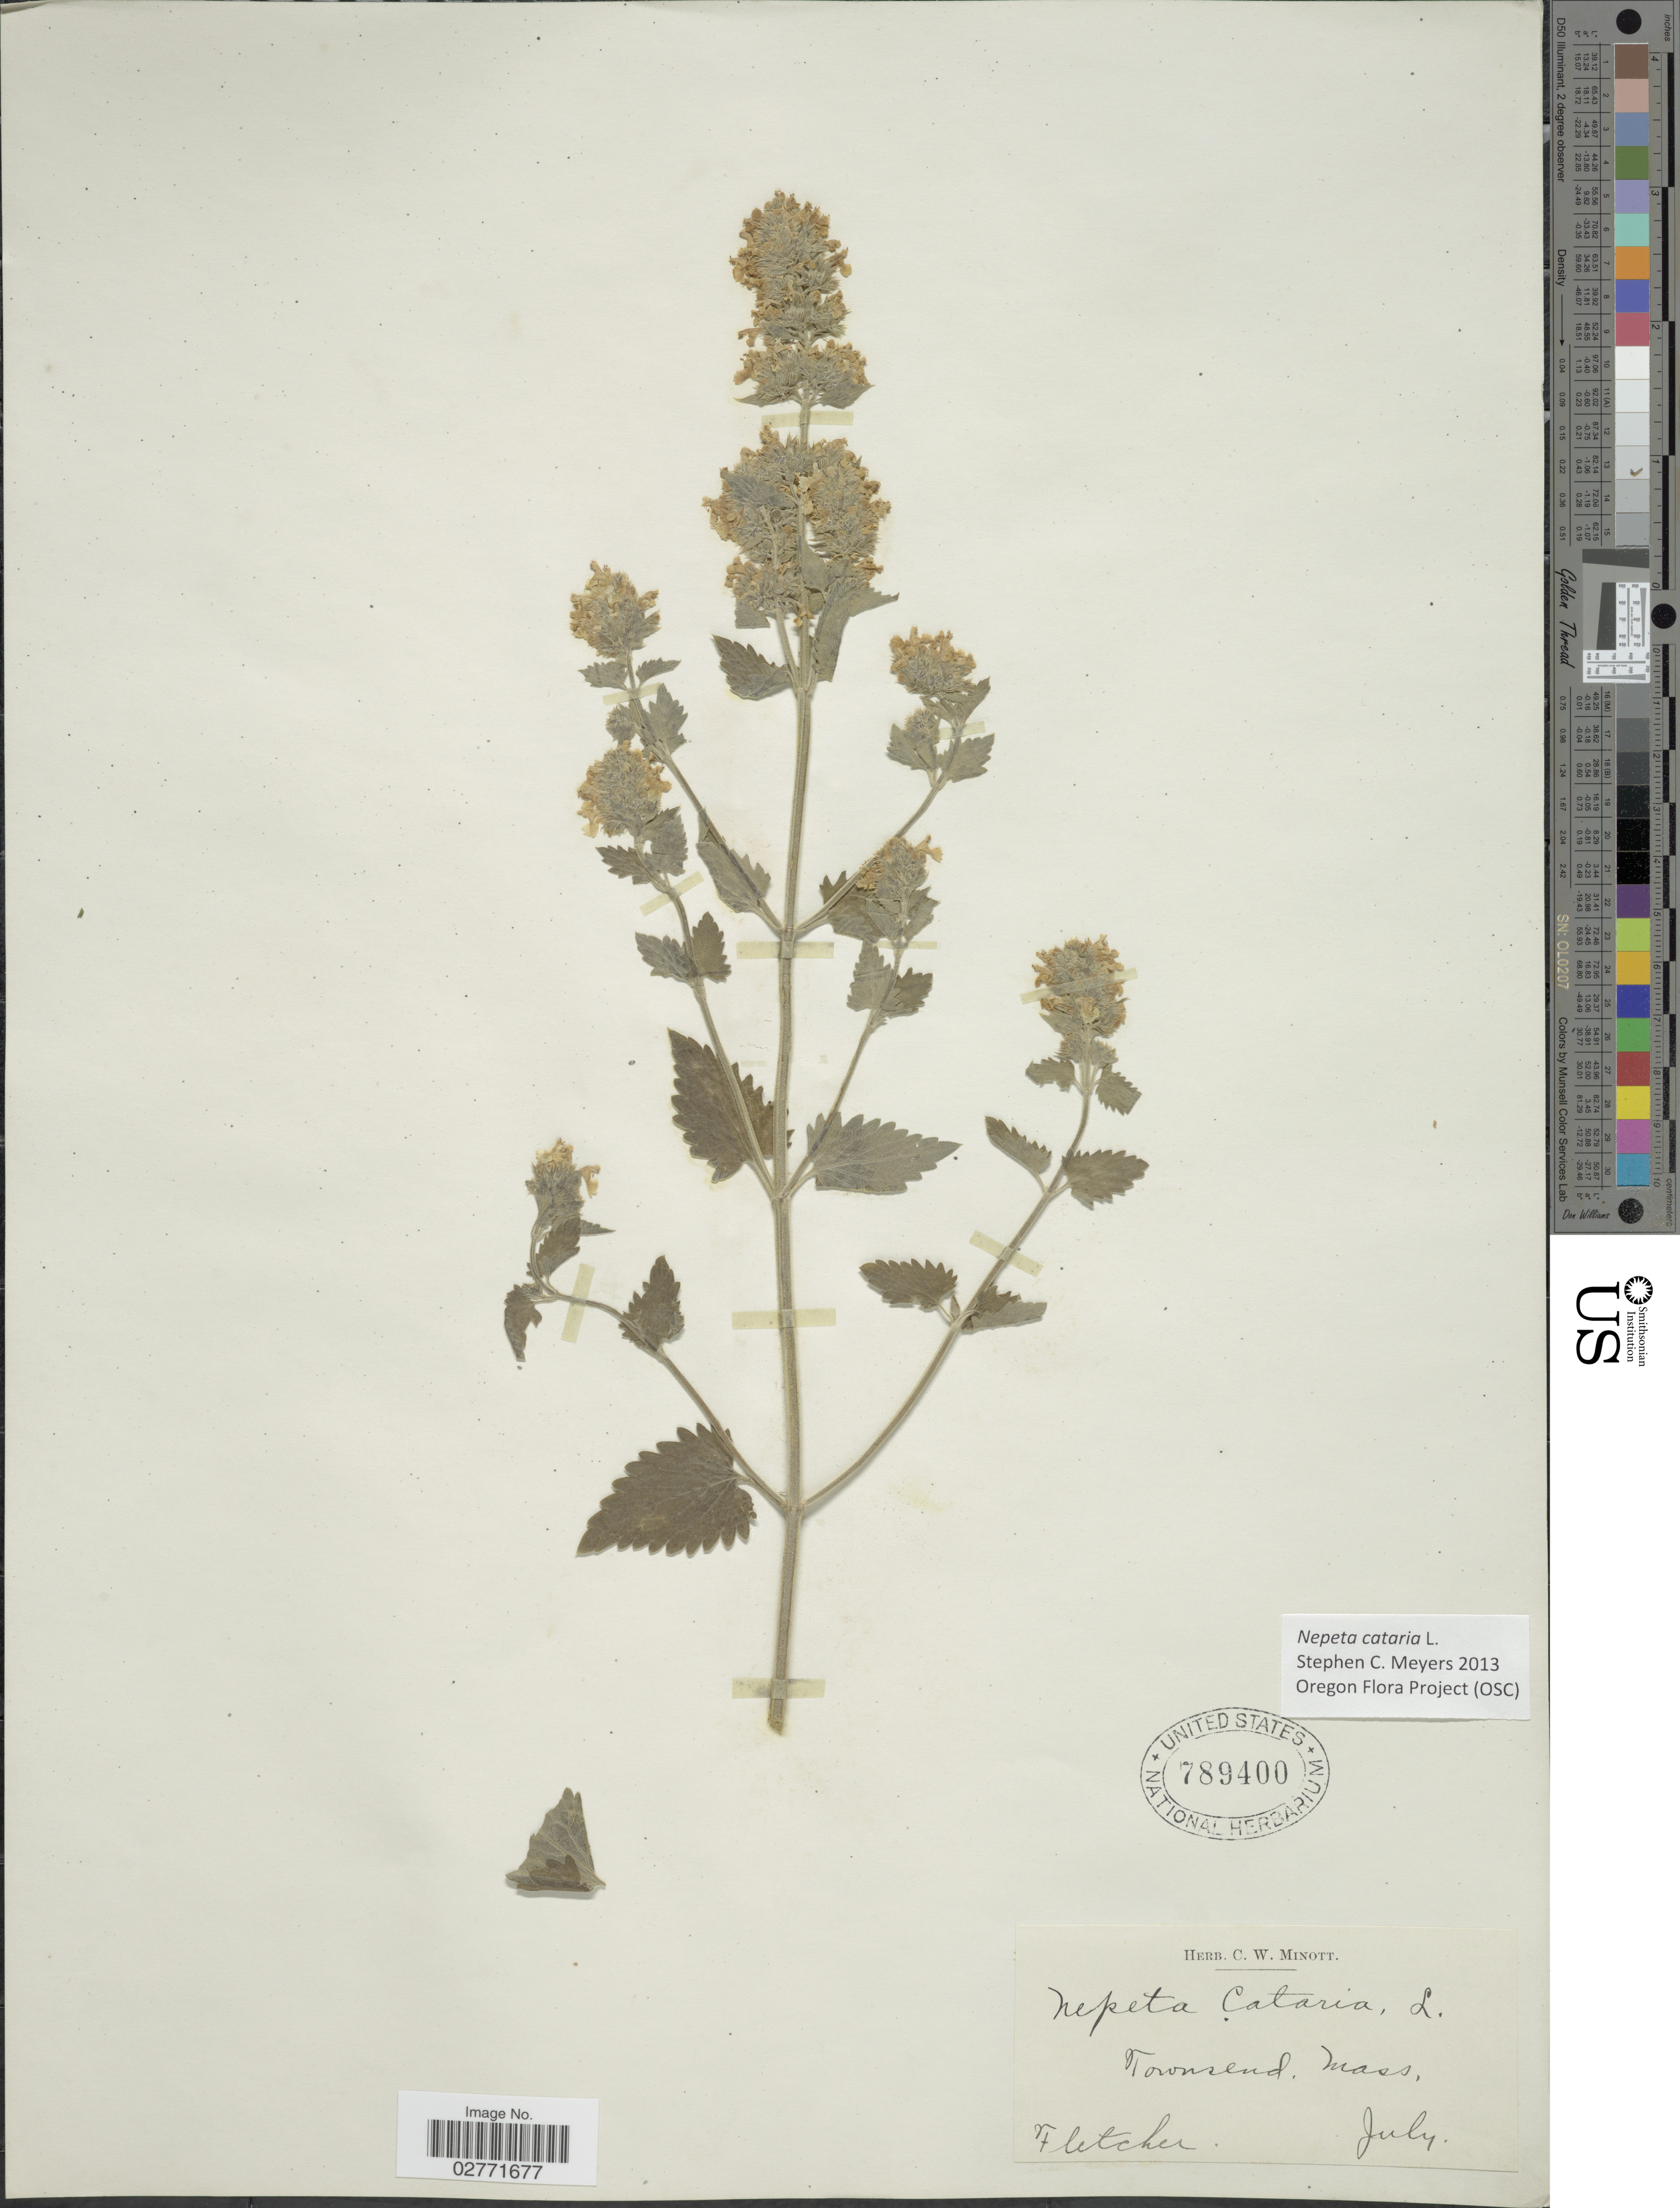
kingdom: Plantae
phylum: Tracheophyta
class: Magnoliopsida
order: Lamiales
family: Lamiaceae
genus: Nepeta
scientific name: Nepeta cataria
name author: L.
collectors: -. Fletcher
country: United States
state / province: Massachusetts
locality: Townsend.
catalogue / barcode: US 789400